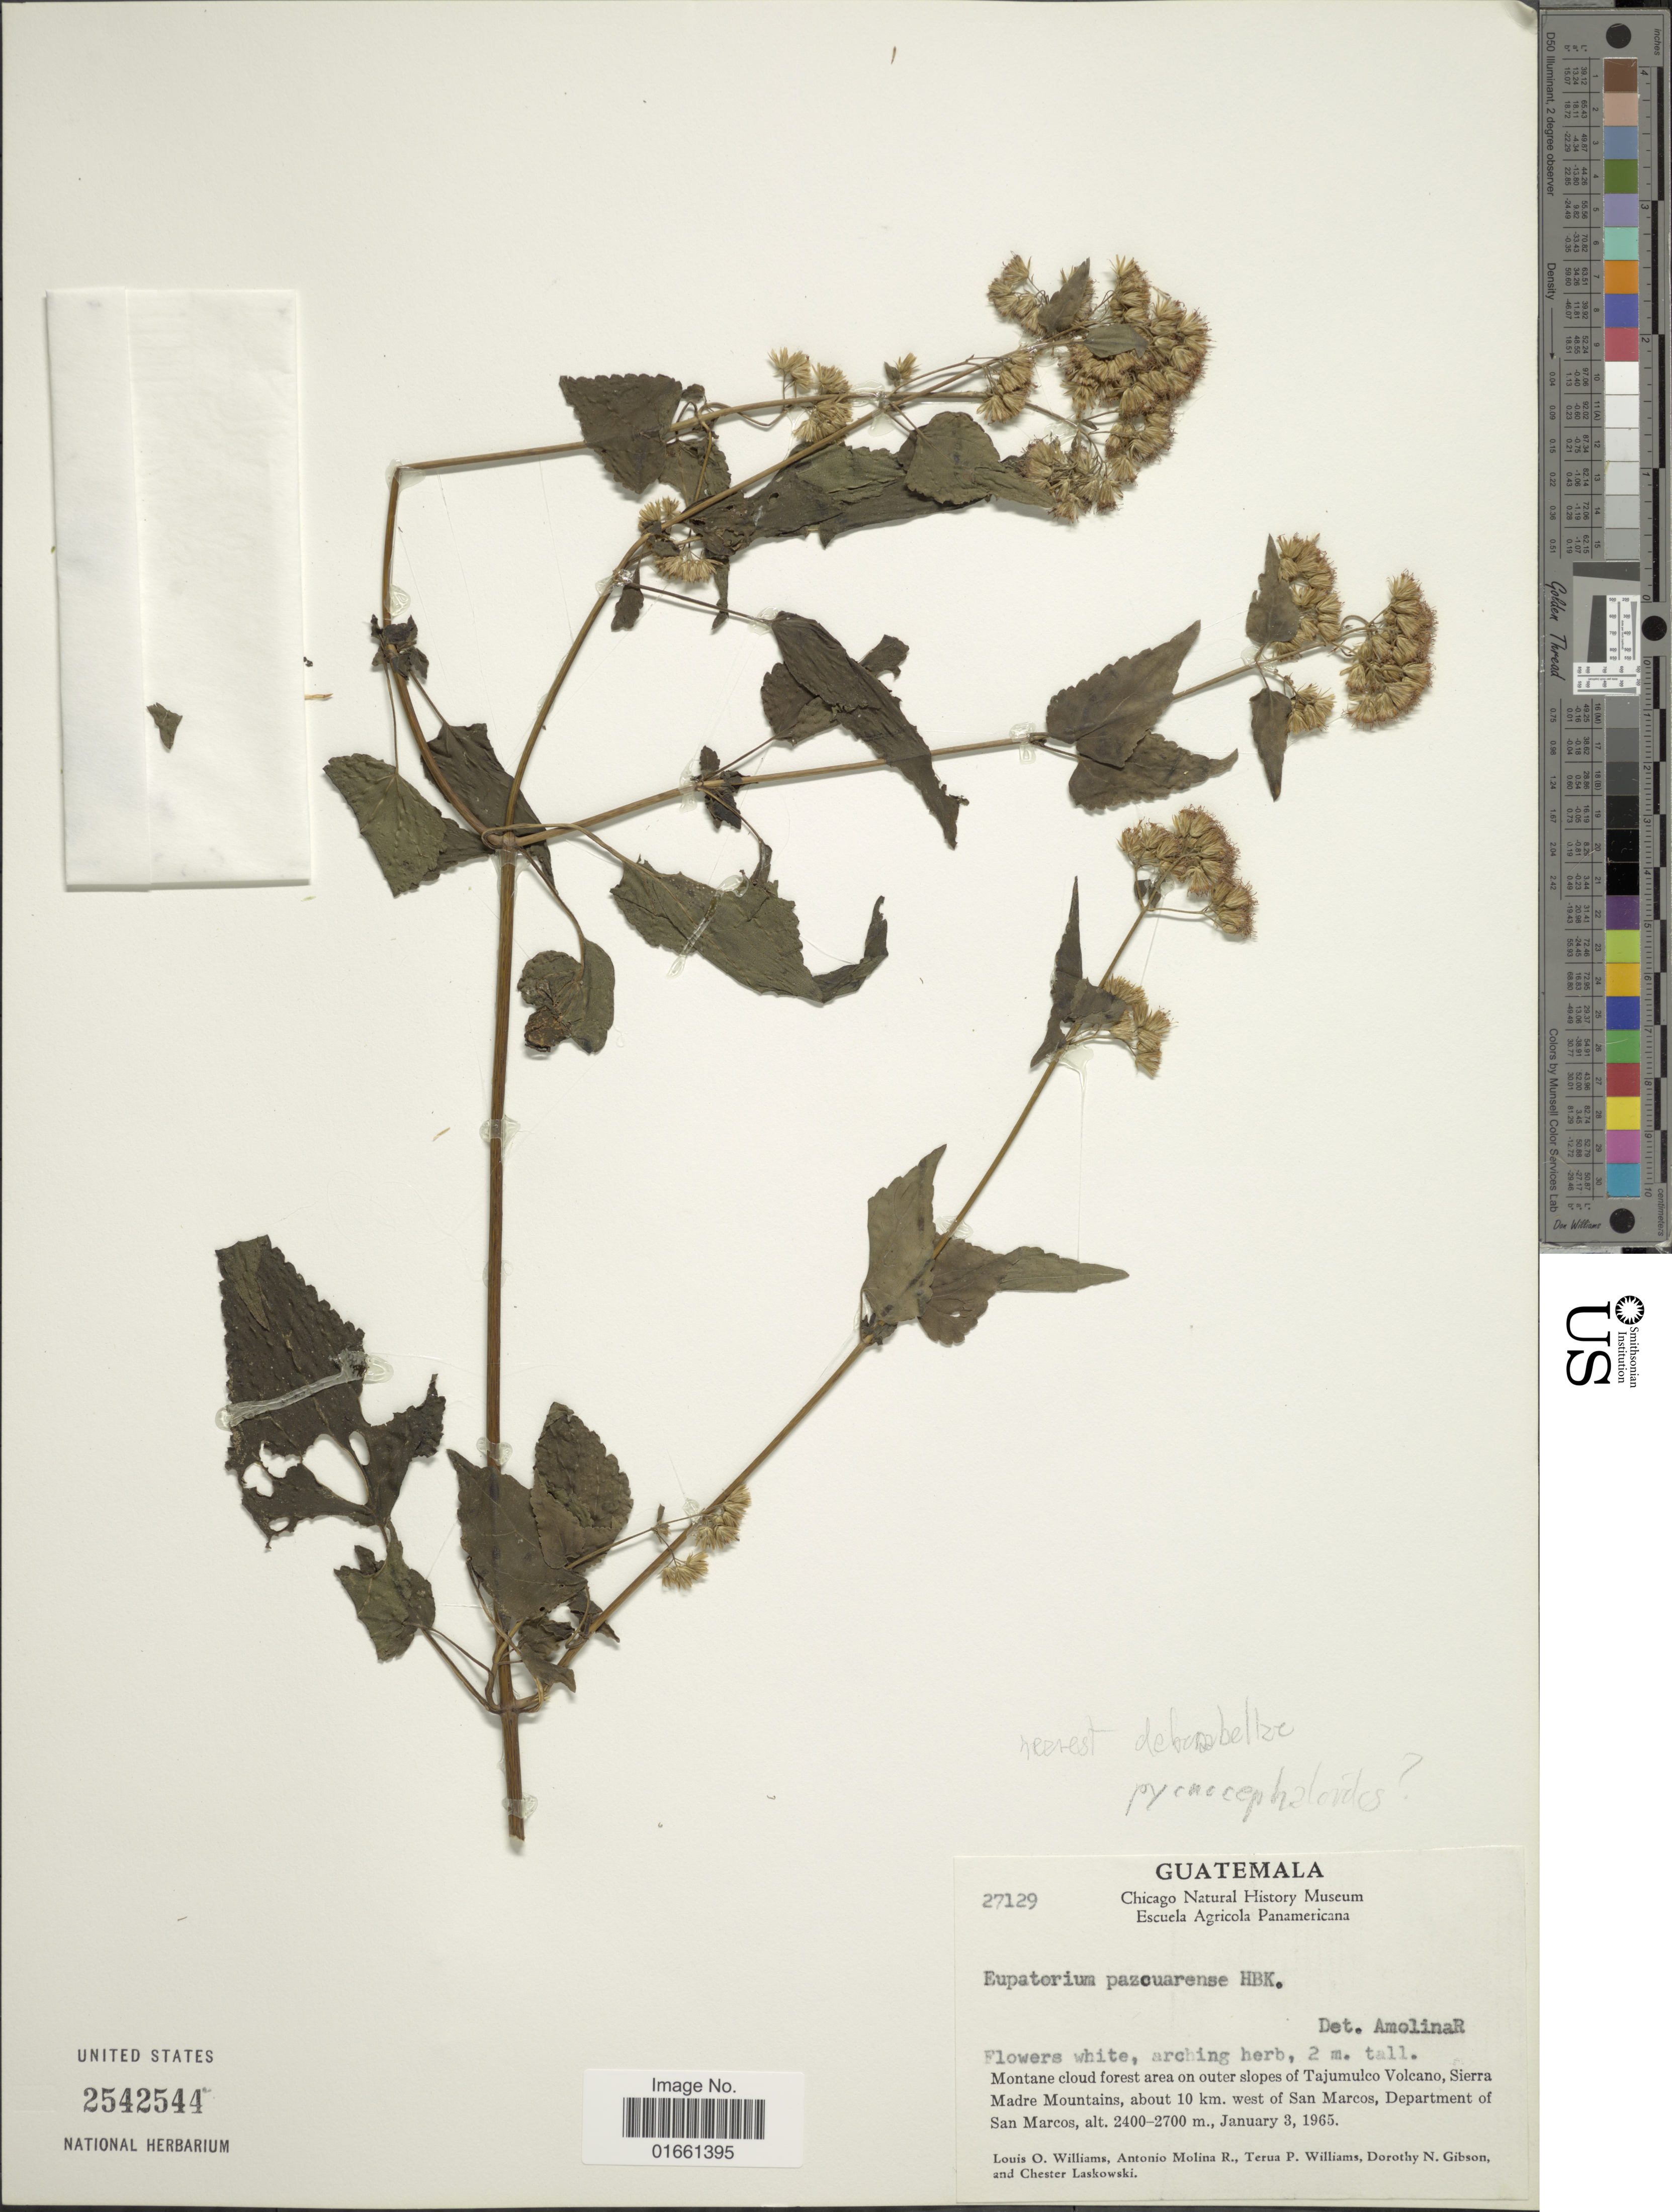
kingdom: Plantae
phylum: Tracheophyta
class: Magnoliopsida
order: Asterales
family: Asteraceae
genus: Fleischmannia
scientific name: Fleischmannia deborabellae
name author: R.M. King & H. Rob.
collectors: L. O. Williams, A. Molina R., T. P. Williams, D. N. Gibson & C. Laskowski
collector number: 27129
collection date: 1965-01-03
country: Guatemala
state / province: San Marcos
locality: Montane cloud forest area on outer slopes of Tajumulco Volcano, Sierra Madre Mountains, about 10 km west of San Marcos, Departement of San Marcos.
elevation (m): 2400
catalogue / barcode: US 2542544